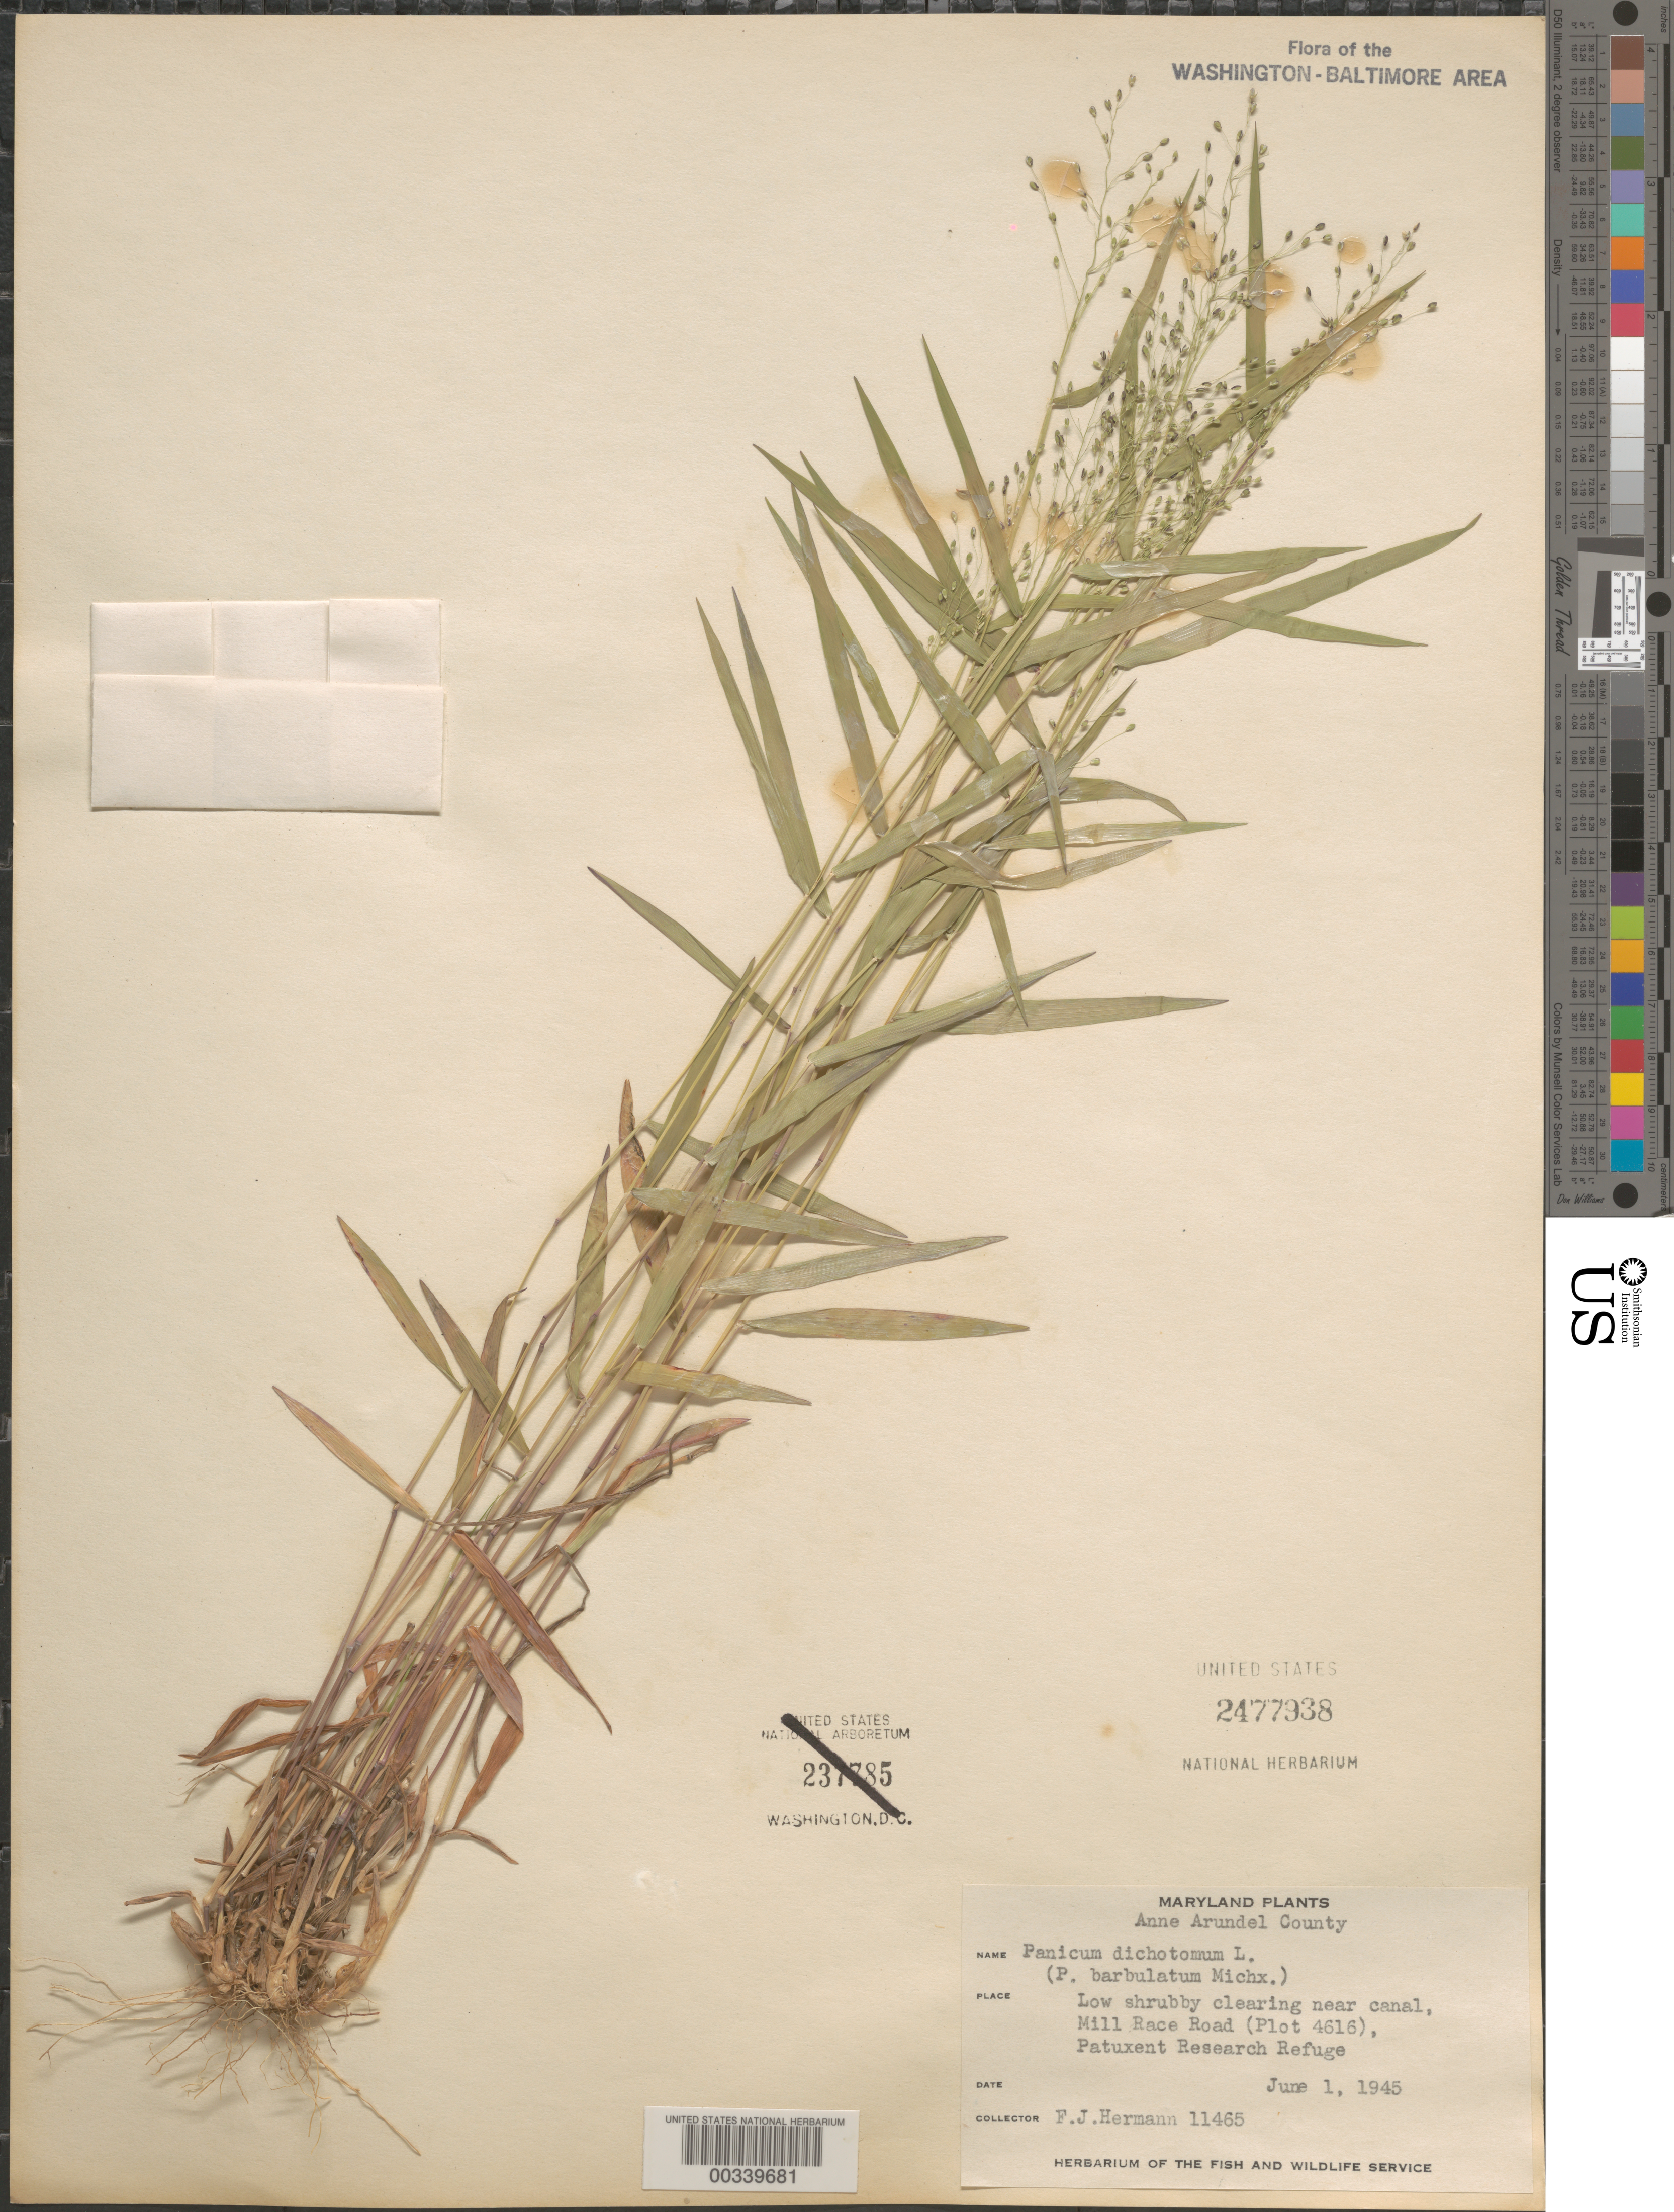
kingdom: Plantae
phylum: Tracheophyta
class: Liliopsida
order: Poales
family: Poaceae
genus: Dichanthelium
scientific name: Dichanthelium dichotomum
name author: (L.) Gould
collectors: F. J. Hermann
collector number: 11465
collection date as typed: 01 Jun 1945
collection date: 1945-06-01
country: United States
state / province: Maryland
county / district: Anne Arundel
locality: Mill Race road, Patuxent Research Refuge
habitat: Low shrubby clearing near canal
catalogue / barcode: US 2477938